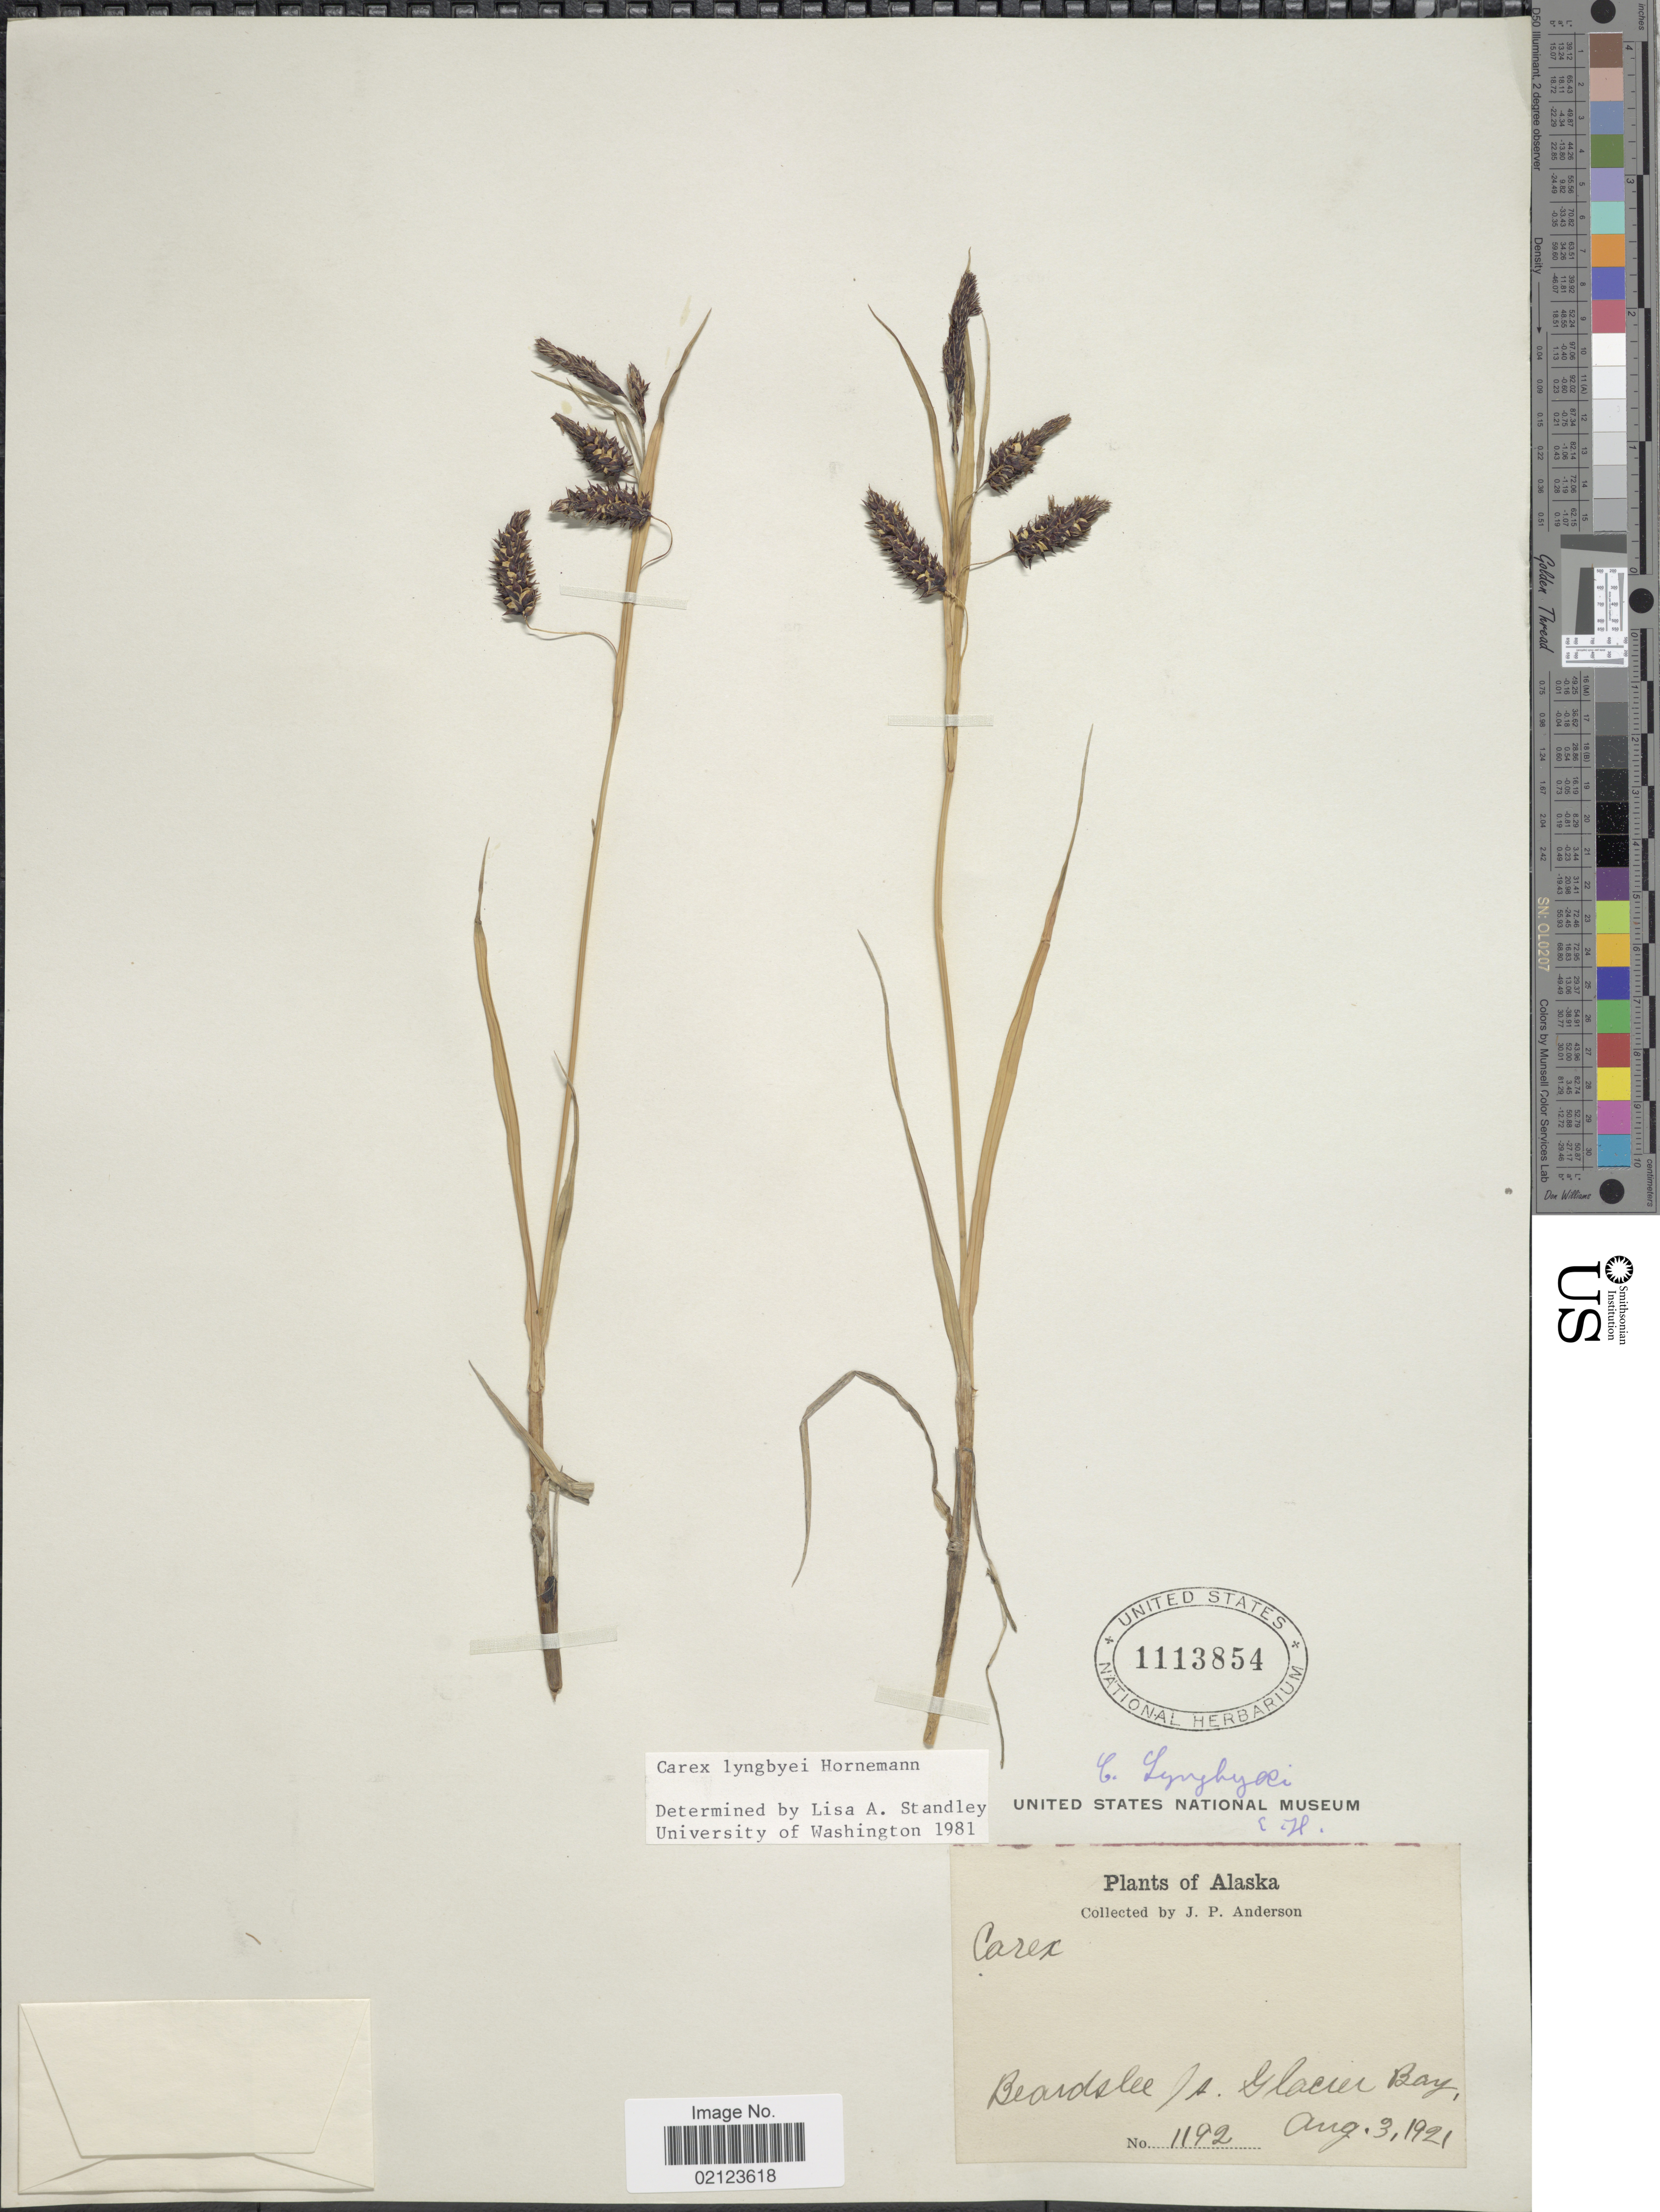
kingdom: Plantae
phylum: Tracheophyta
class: Liliopsida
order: Poales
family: Cyperaceae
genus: Carex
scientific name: Carex lyngbyei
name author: Hornem.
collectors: J. P. Anderson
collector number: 1192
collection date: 1921-08-03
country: United States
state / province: Alaska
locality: Beardslee Is. Glacier Bay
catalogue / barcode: US 1113854